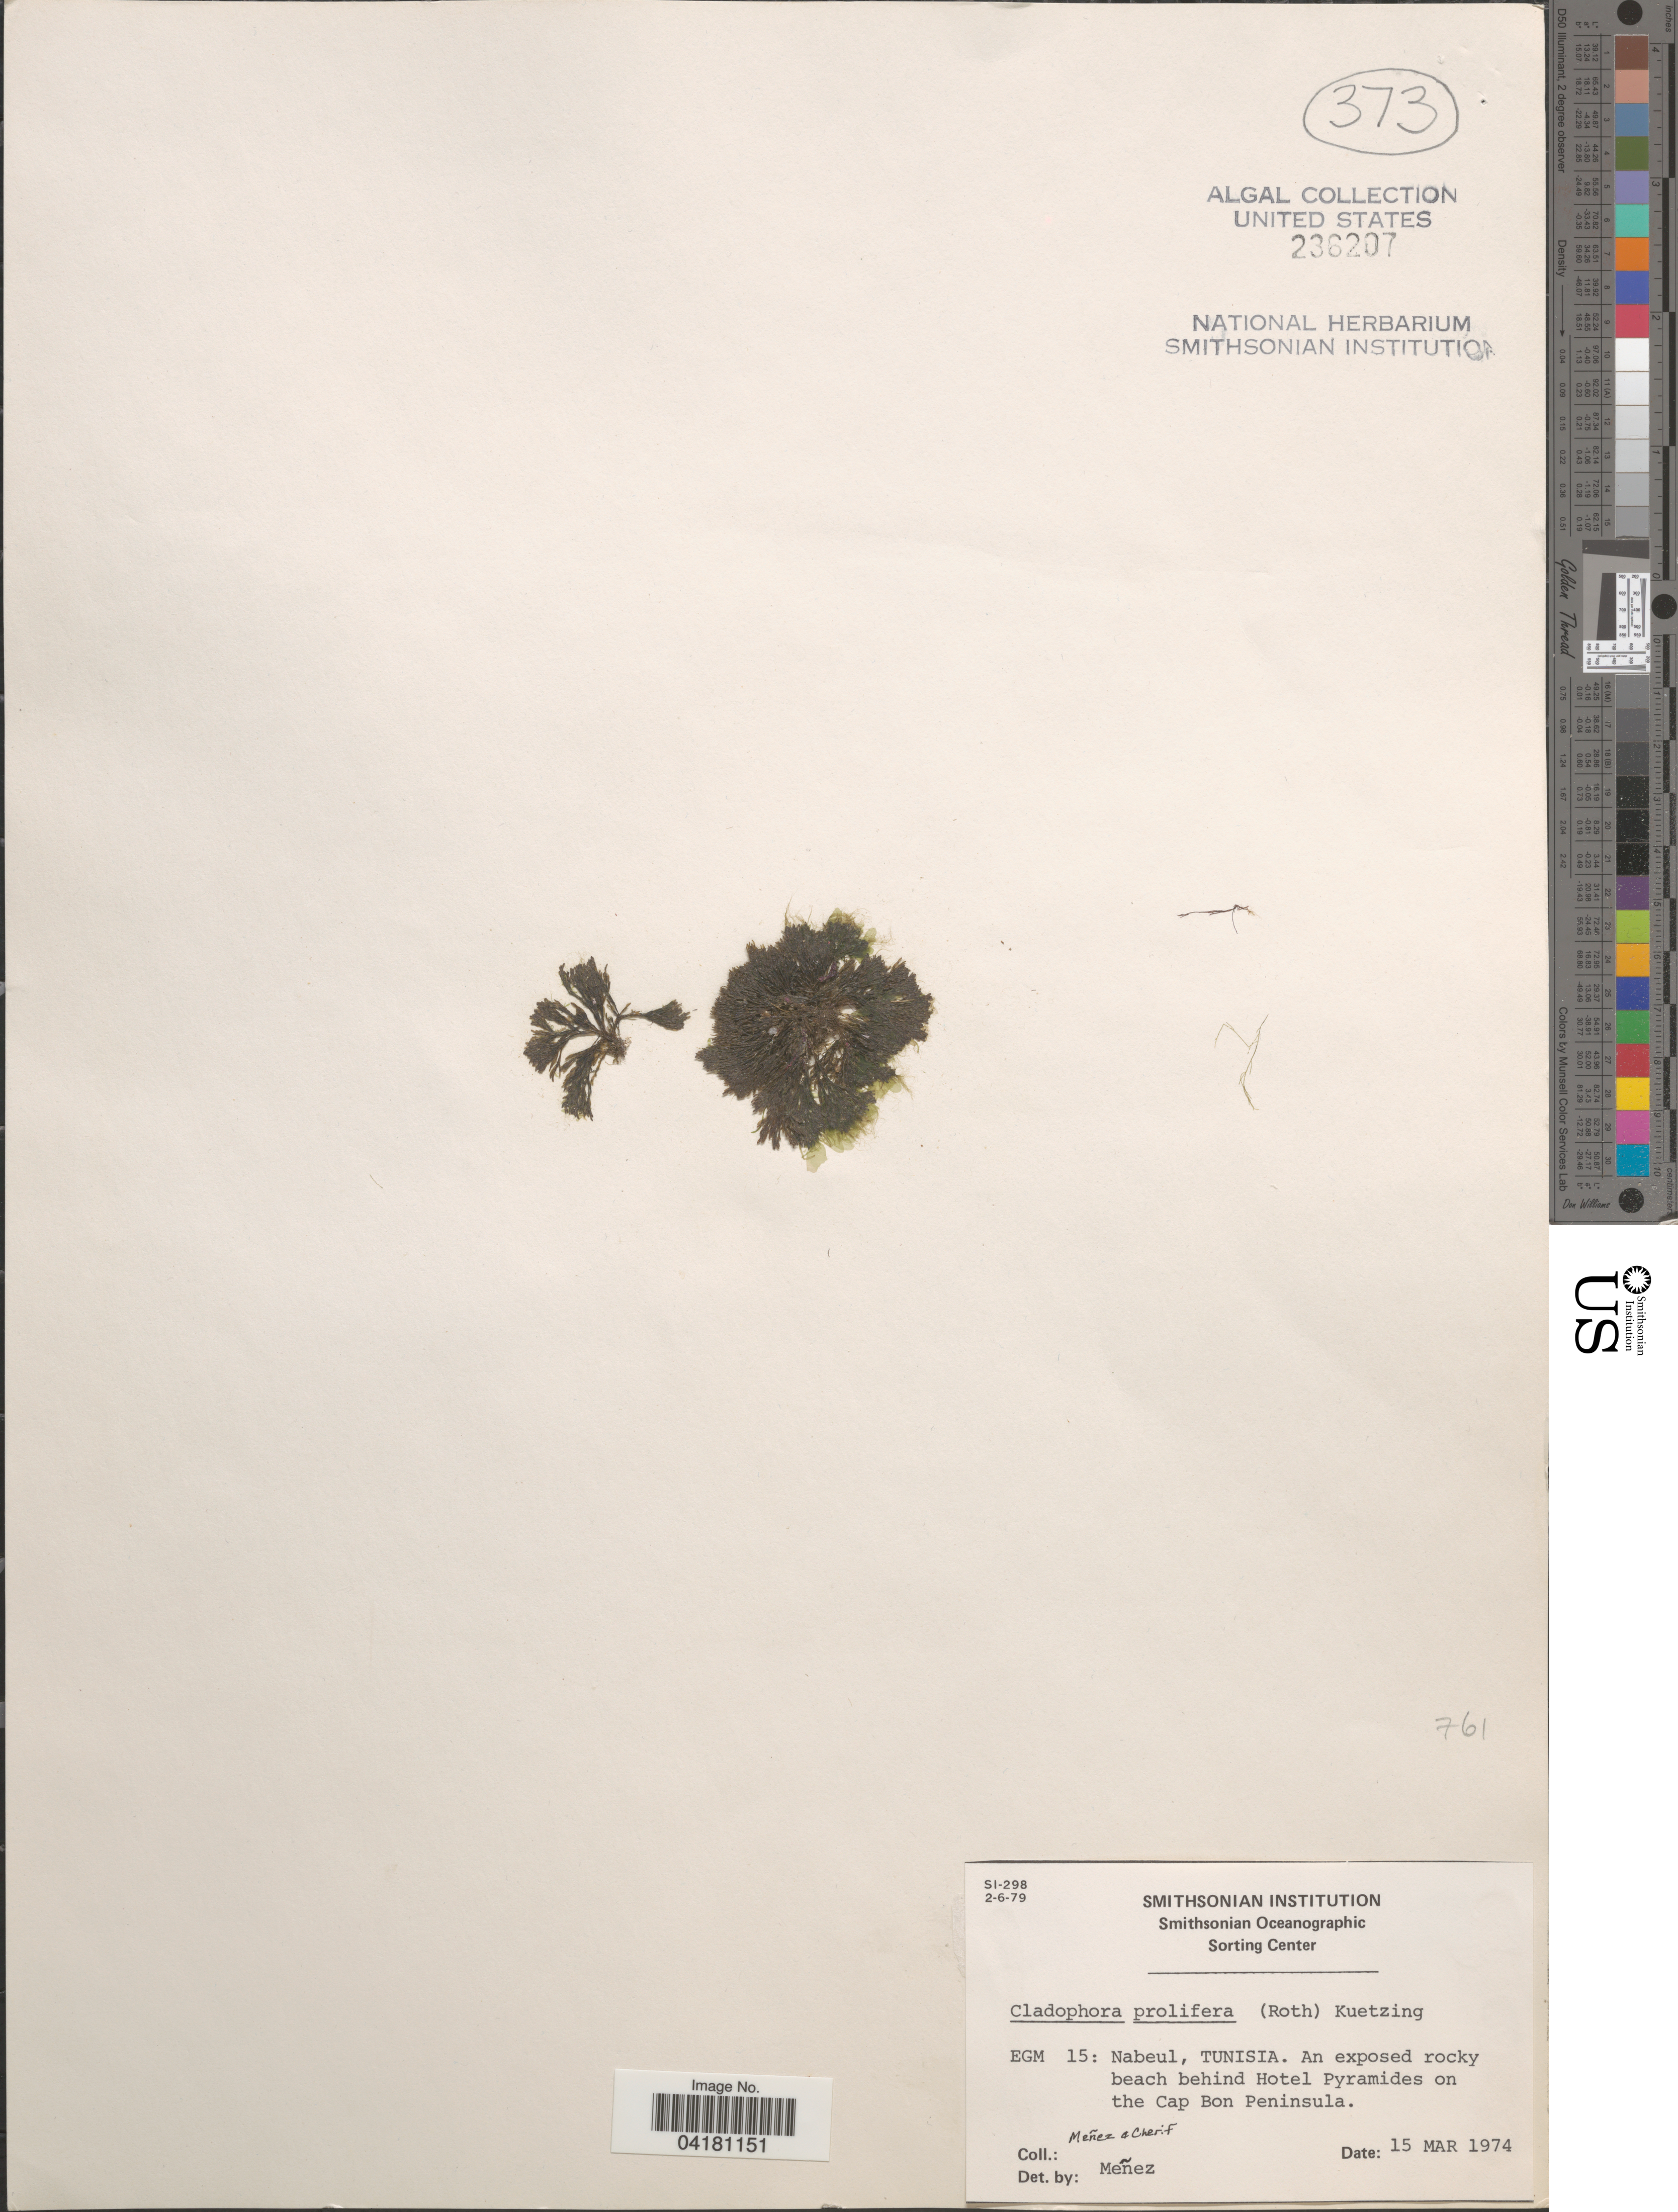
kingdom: Plantae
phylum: Chlorophyta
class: Ulvophyceae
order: Cladophorales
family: Cladophoraceae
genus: Cladophora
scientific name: Cladophora prolifera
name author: (Roth) Kütz.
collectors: Menez & -. Cherif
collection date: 1974-03-15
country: Tunisia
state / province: Nabeul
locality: EGM 15: An exposed rocky beach behind Hotel Pyramides on the Cap Bon Peninsula.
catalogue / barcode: US 236207